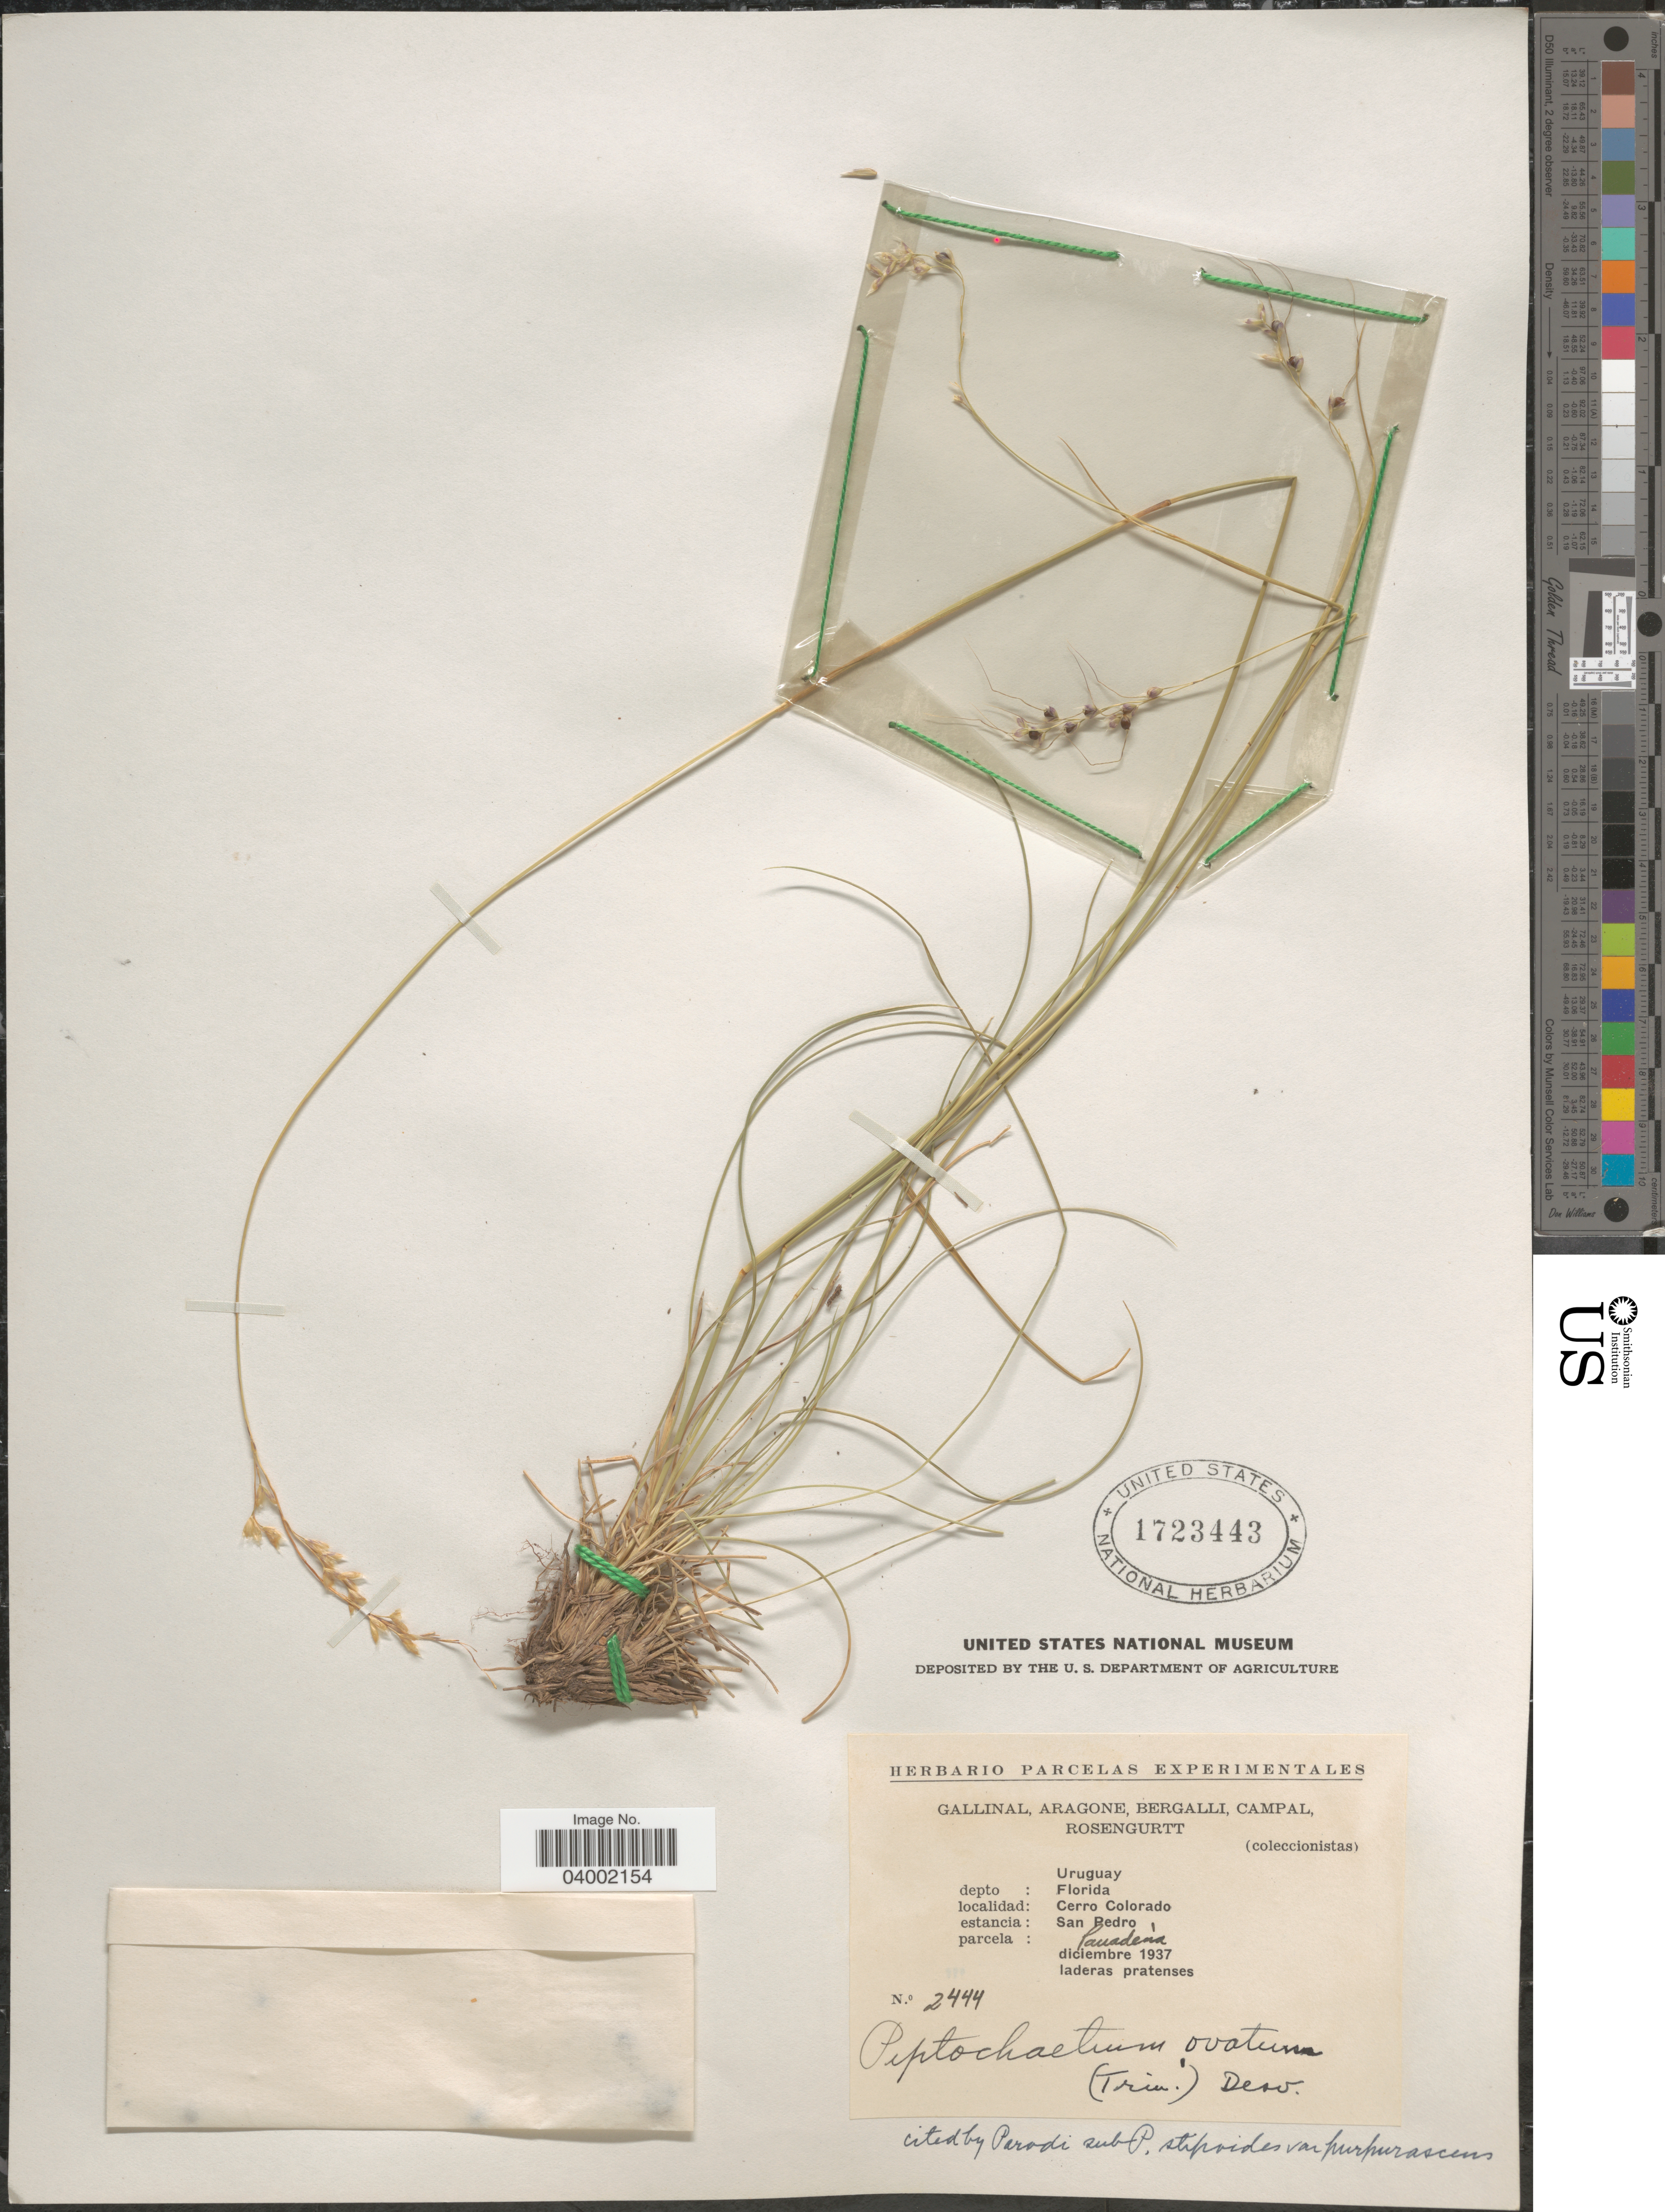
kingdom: Plantae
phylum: Tracheophyta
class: Liliopsida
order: Poales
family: Poaceae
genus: Piptochaetium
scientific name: Piptochaetium stipoides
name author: (Trin. & Rupr.) Hack. & Arechav.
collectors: -. Gallinal, -- Aragone, -- Bergalli, -- Campal & Rosengurtt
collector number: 2444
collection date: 1937-12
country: Uruguay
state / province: Florida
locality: Depto: Florida. Cerro Colorado. Estancia: San Pedro. Parcela: Panaderia.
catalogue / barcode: US 1723443